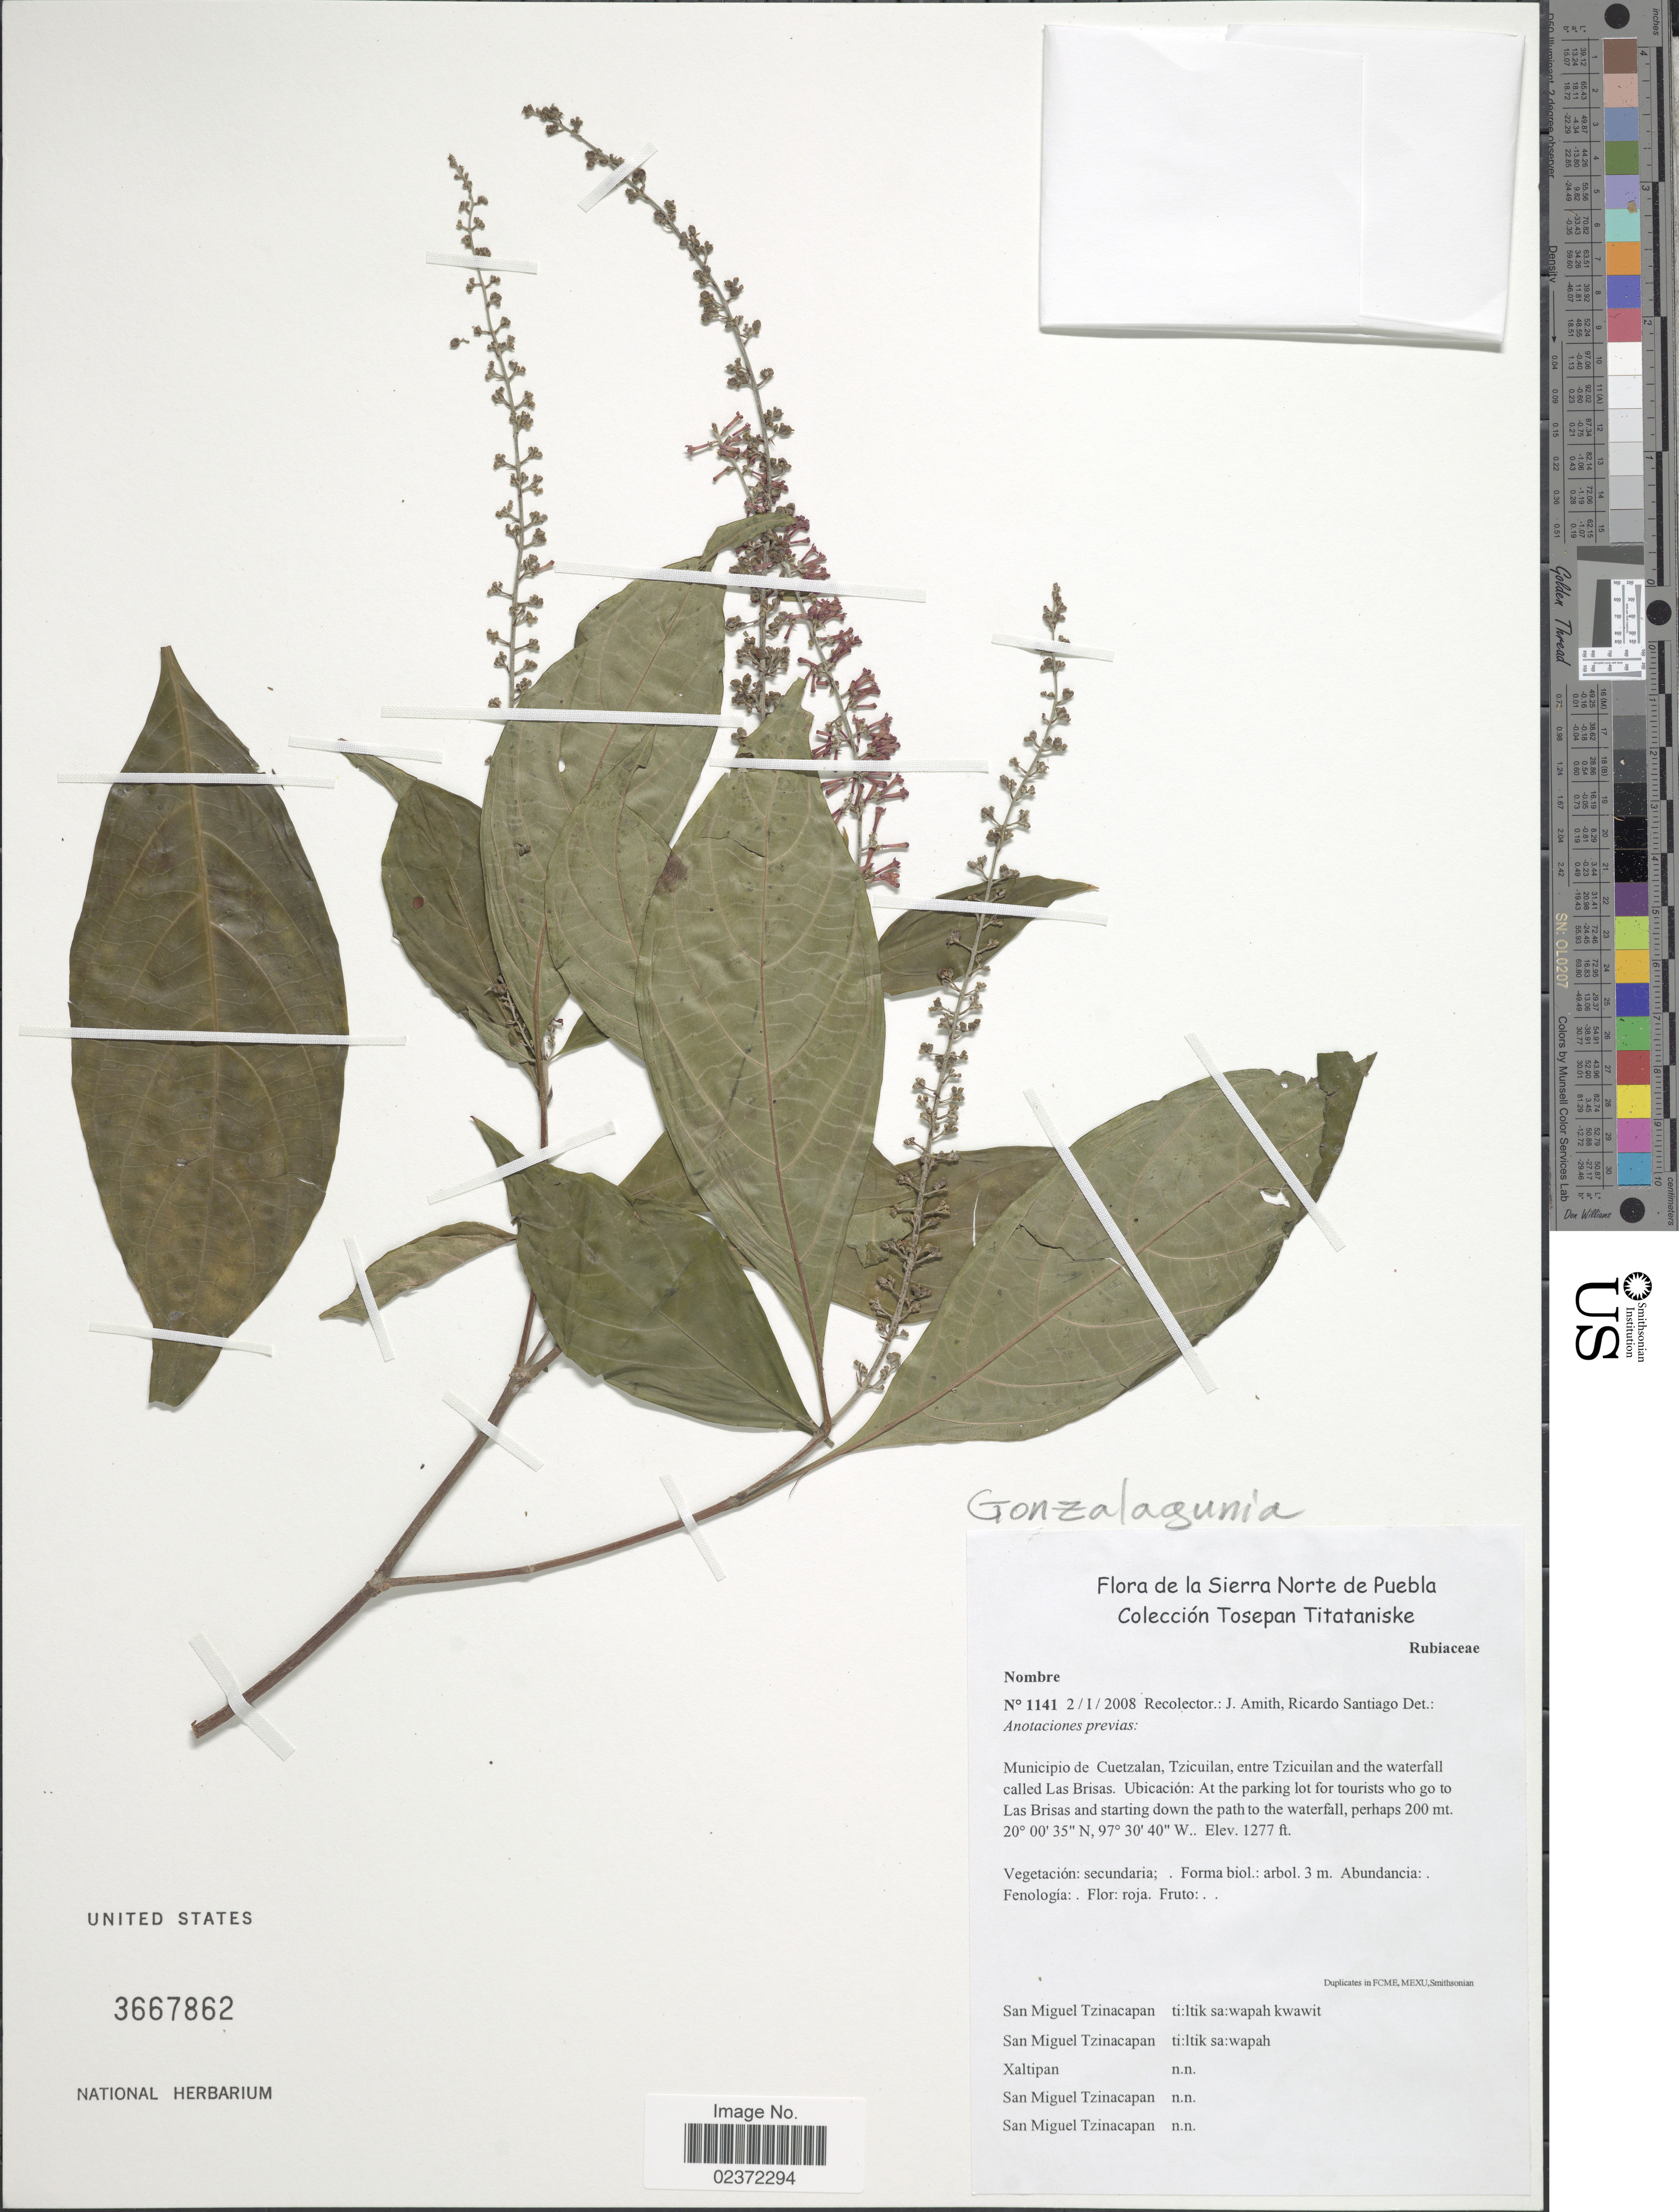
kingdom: Plantae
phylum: Tracheophyta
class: Magnoliopsida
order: Gentianales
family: Rubiaceae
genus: Duggena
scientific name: Duggena sp.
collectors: J. D. Amith & R. Santiago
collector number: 1141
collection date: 2008-01-02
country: Mexico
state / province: Puebla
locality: De la Sierra Norte de Puebla, Municipio de Cuetzalan, Tzicuilan, entre Tzicuilan and the waterfall calles Las Brisas, Ubicacion: at the parking lot for tourists who go to Las Brisas and starting down the path to the waterfall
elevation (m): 389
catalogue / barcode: US 3667862